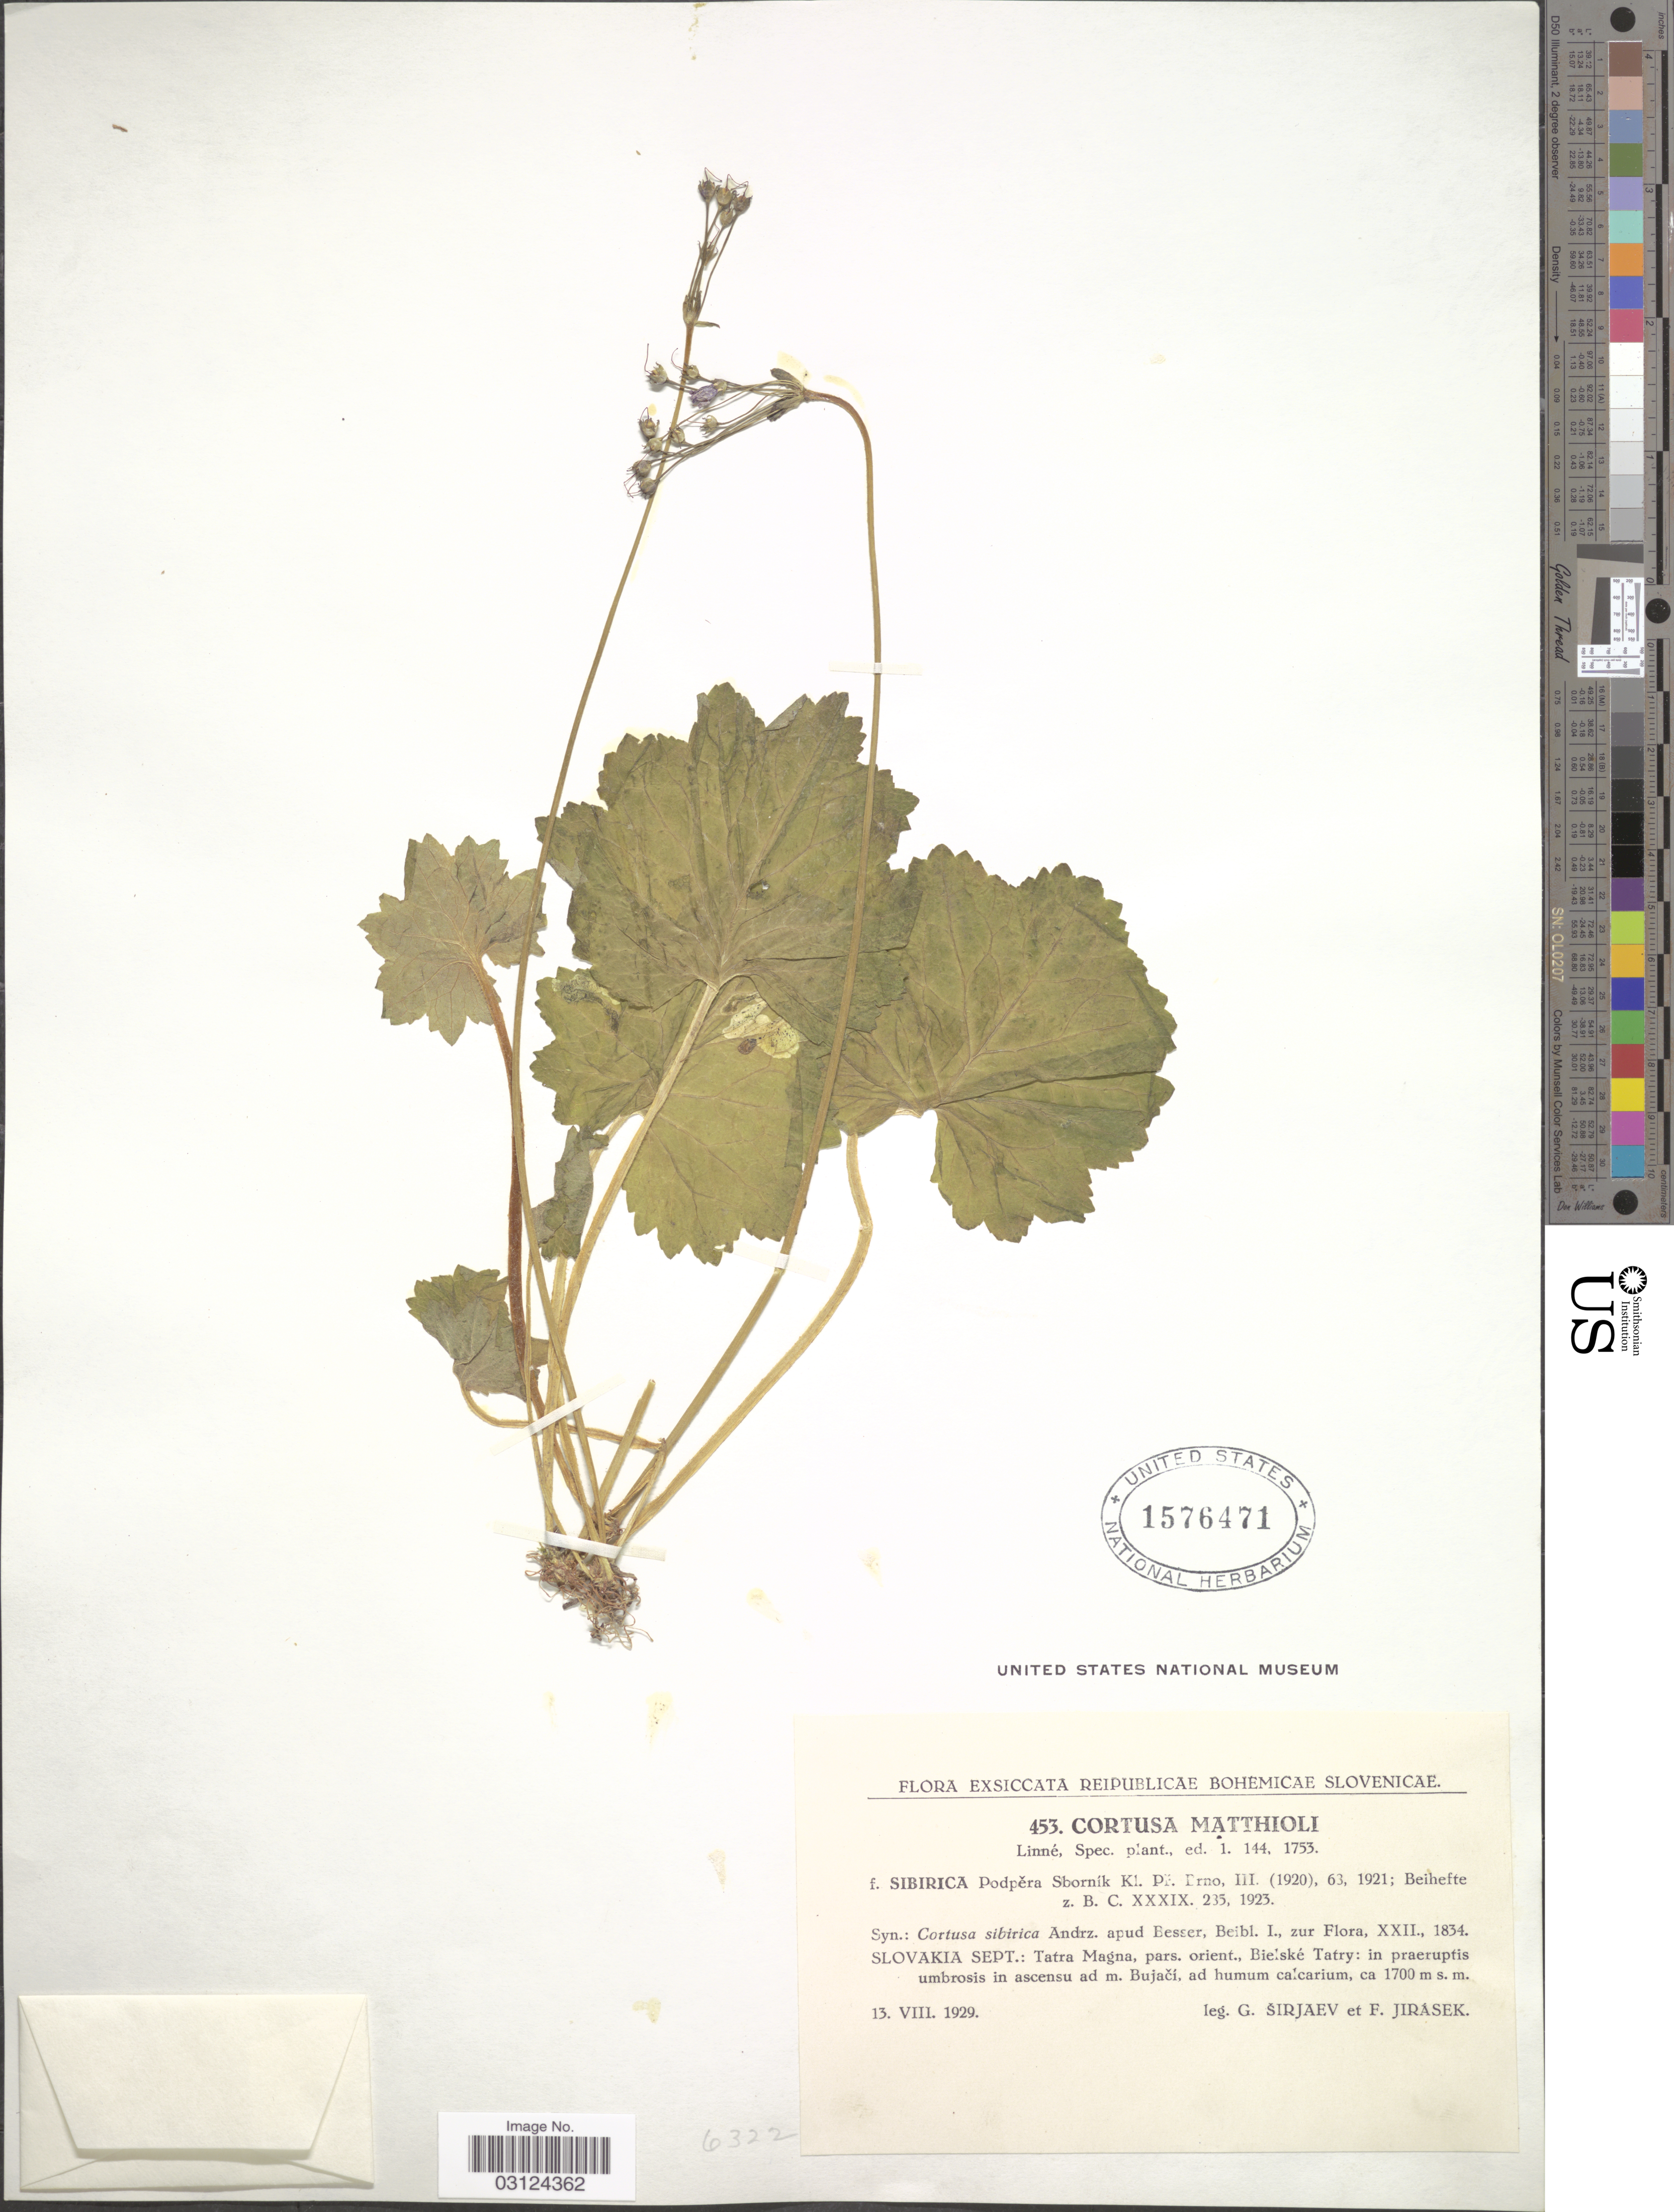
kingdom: Plantae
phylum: Tracheophyta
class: Magnoliopsida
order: Ericales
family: Primulaceae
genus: Cortusa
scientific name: Cortusa matthioli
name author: L.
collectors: G. Sirjaev & F. Jirasek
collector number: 453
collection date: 1929-08-13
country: Slovakia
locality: Reipublicae Bohemicae Slovenicae, Slovakia Sept.: Tatra Magna, pars. orient., Bielské Tatry: in praeruptis umbrosis in ascensu ad m. Bujaci.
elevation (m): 1700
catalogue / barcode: US 1576471